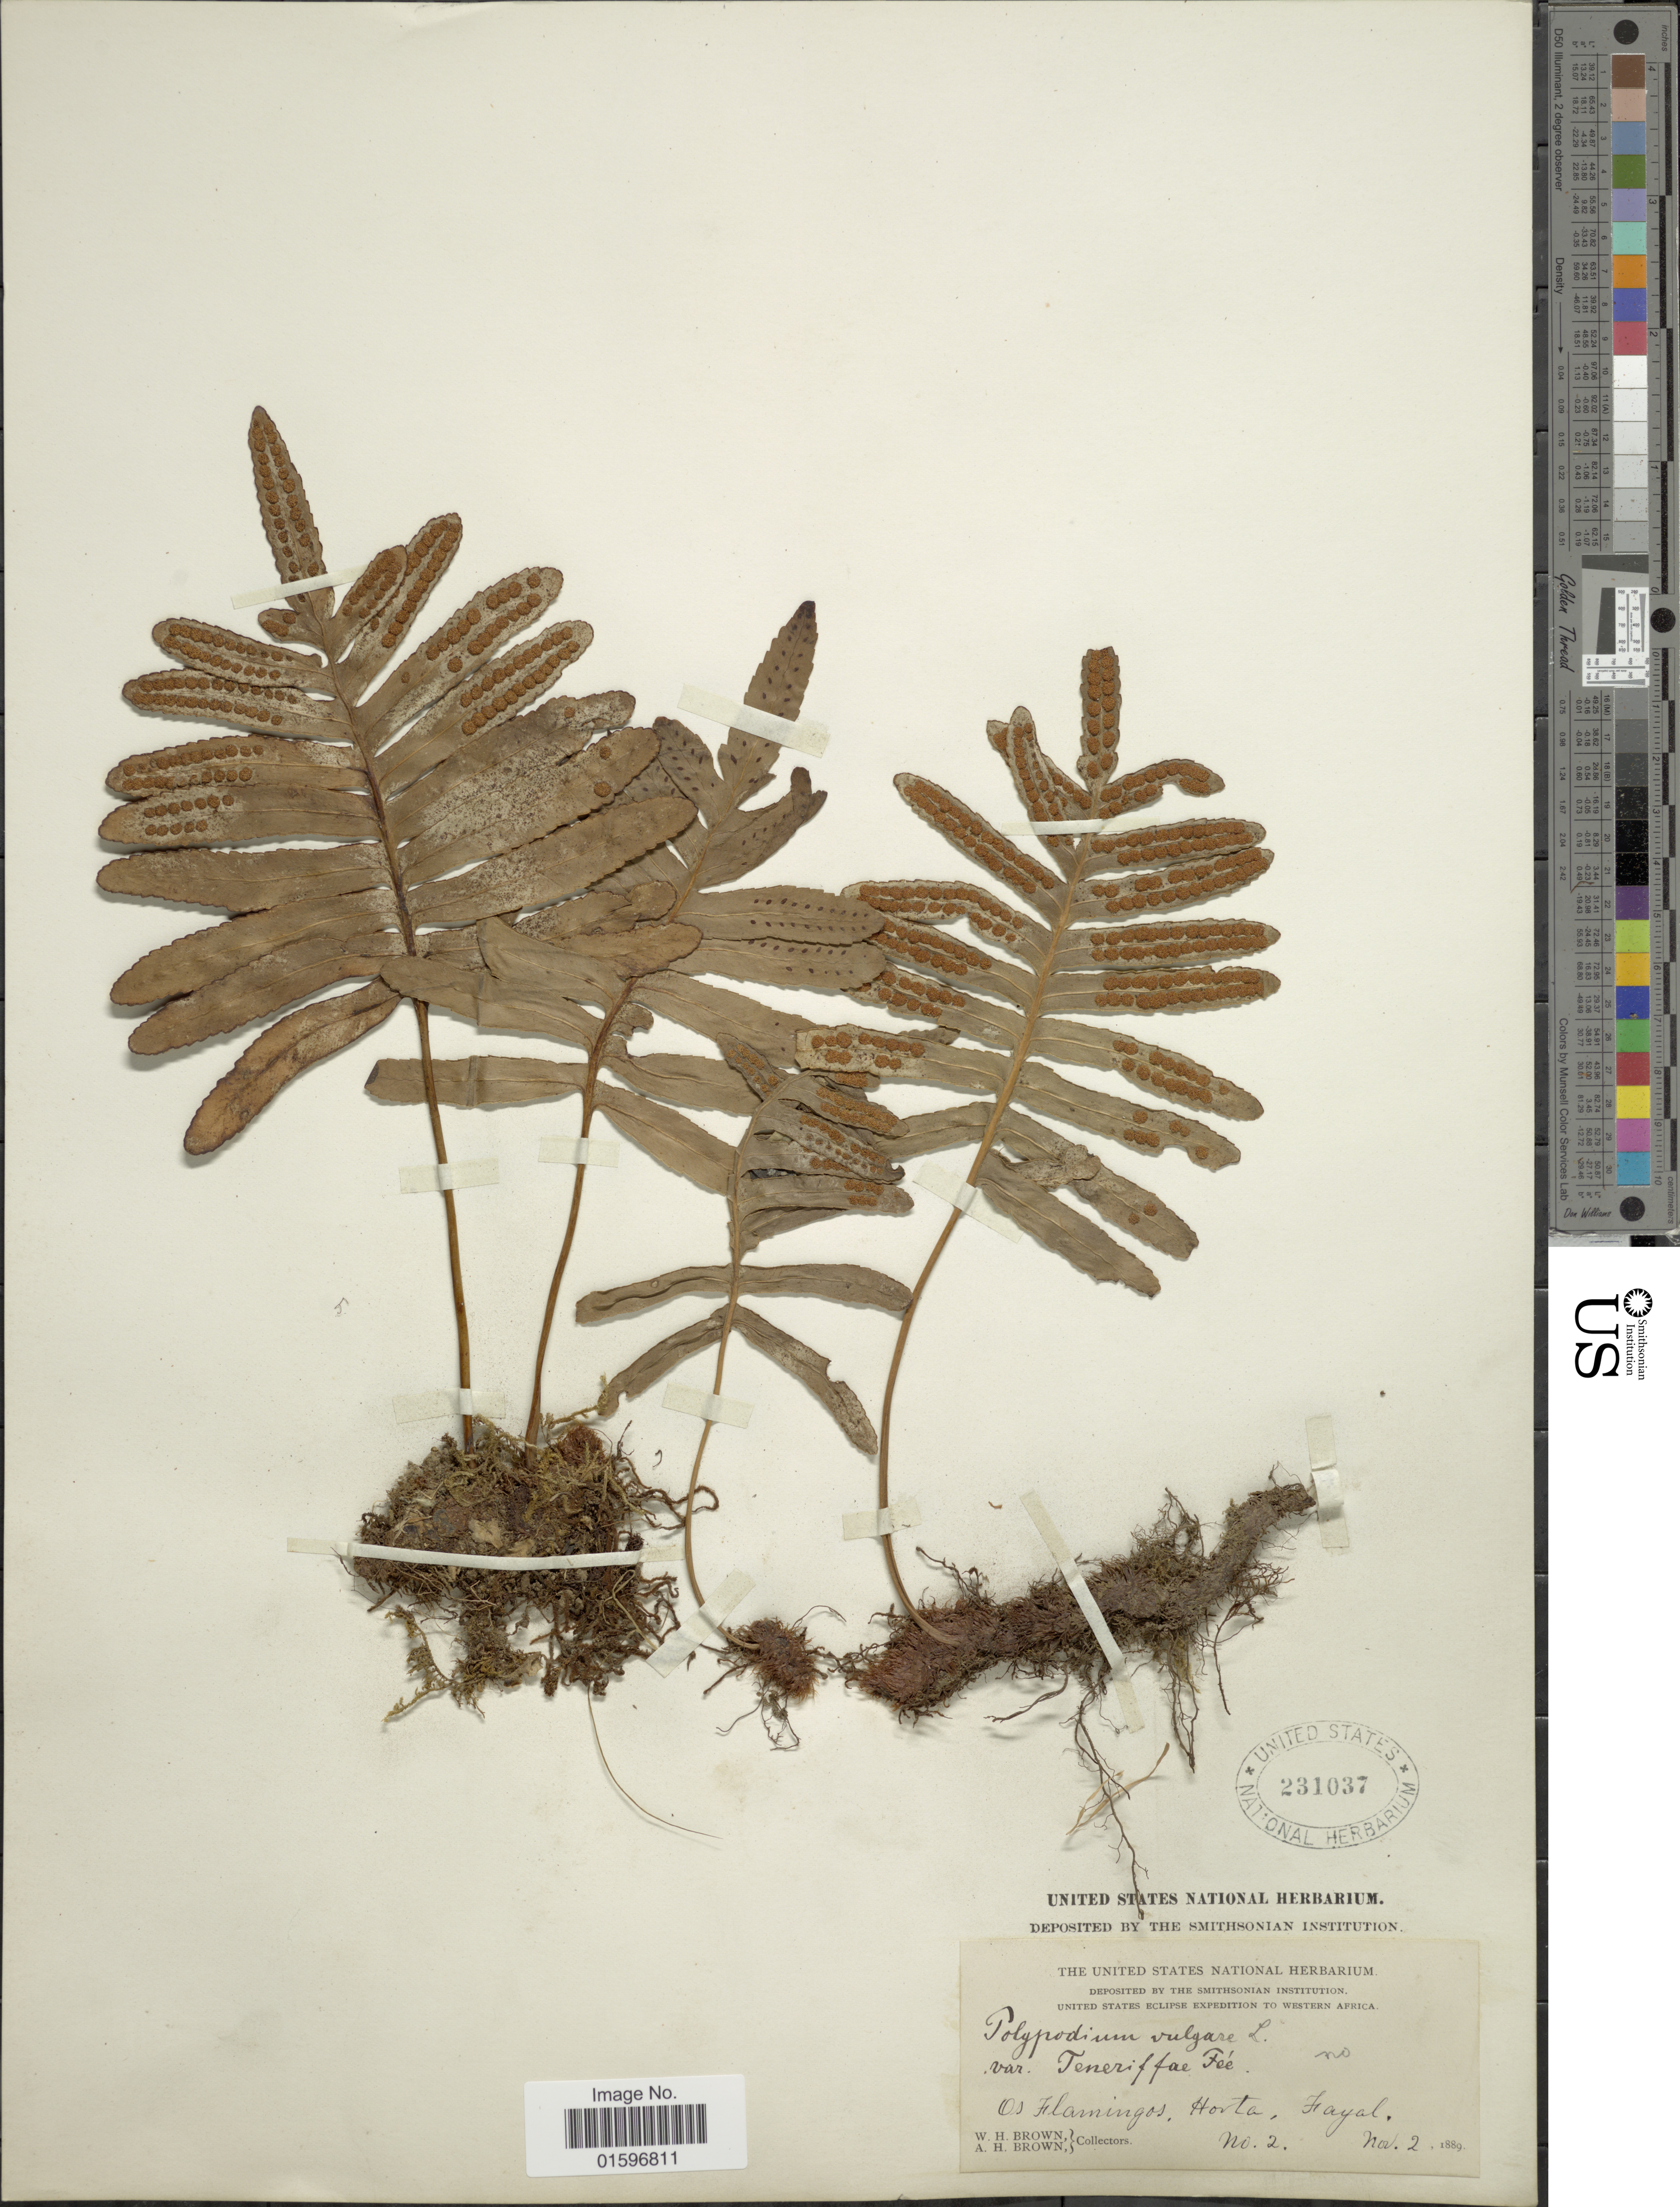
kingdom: Plantae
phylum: Tracheophyta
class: Polypodiopsida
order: Polypodiales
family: Polypodiaceae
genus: Polypodium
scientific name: Polypodium vulgare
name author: L.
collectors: W. H. Brown & A. H. Brown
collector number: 2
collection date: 1898-11-02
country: Portugal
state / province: Azores (Aut. Reg.)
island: Faial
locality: Os. Flamingos, Horta, Fayal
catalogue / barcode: US 231037